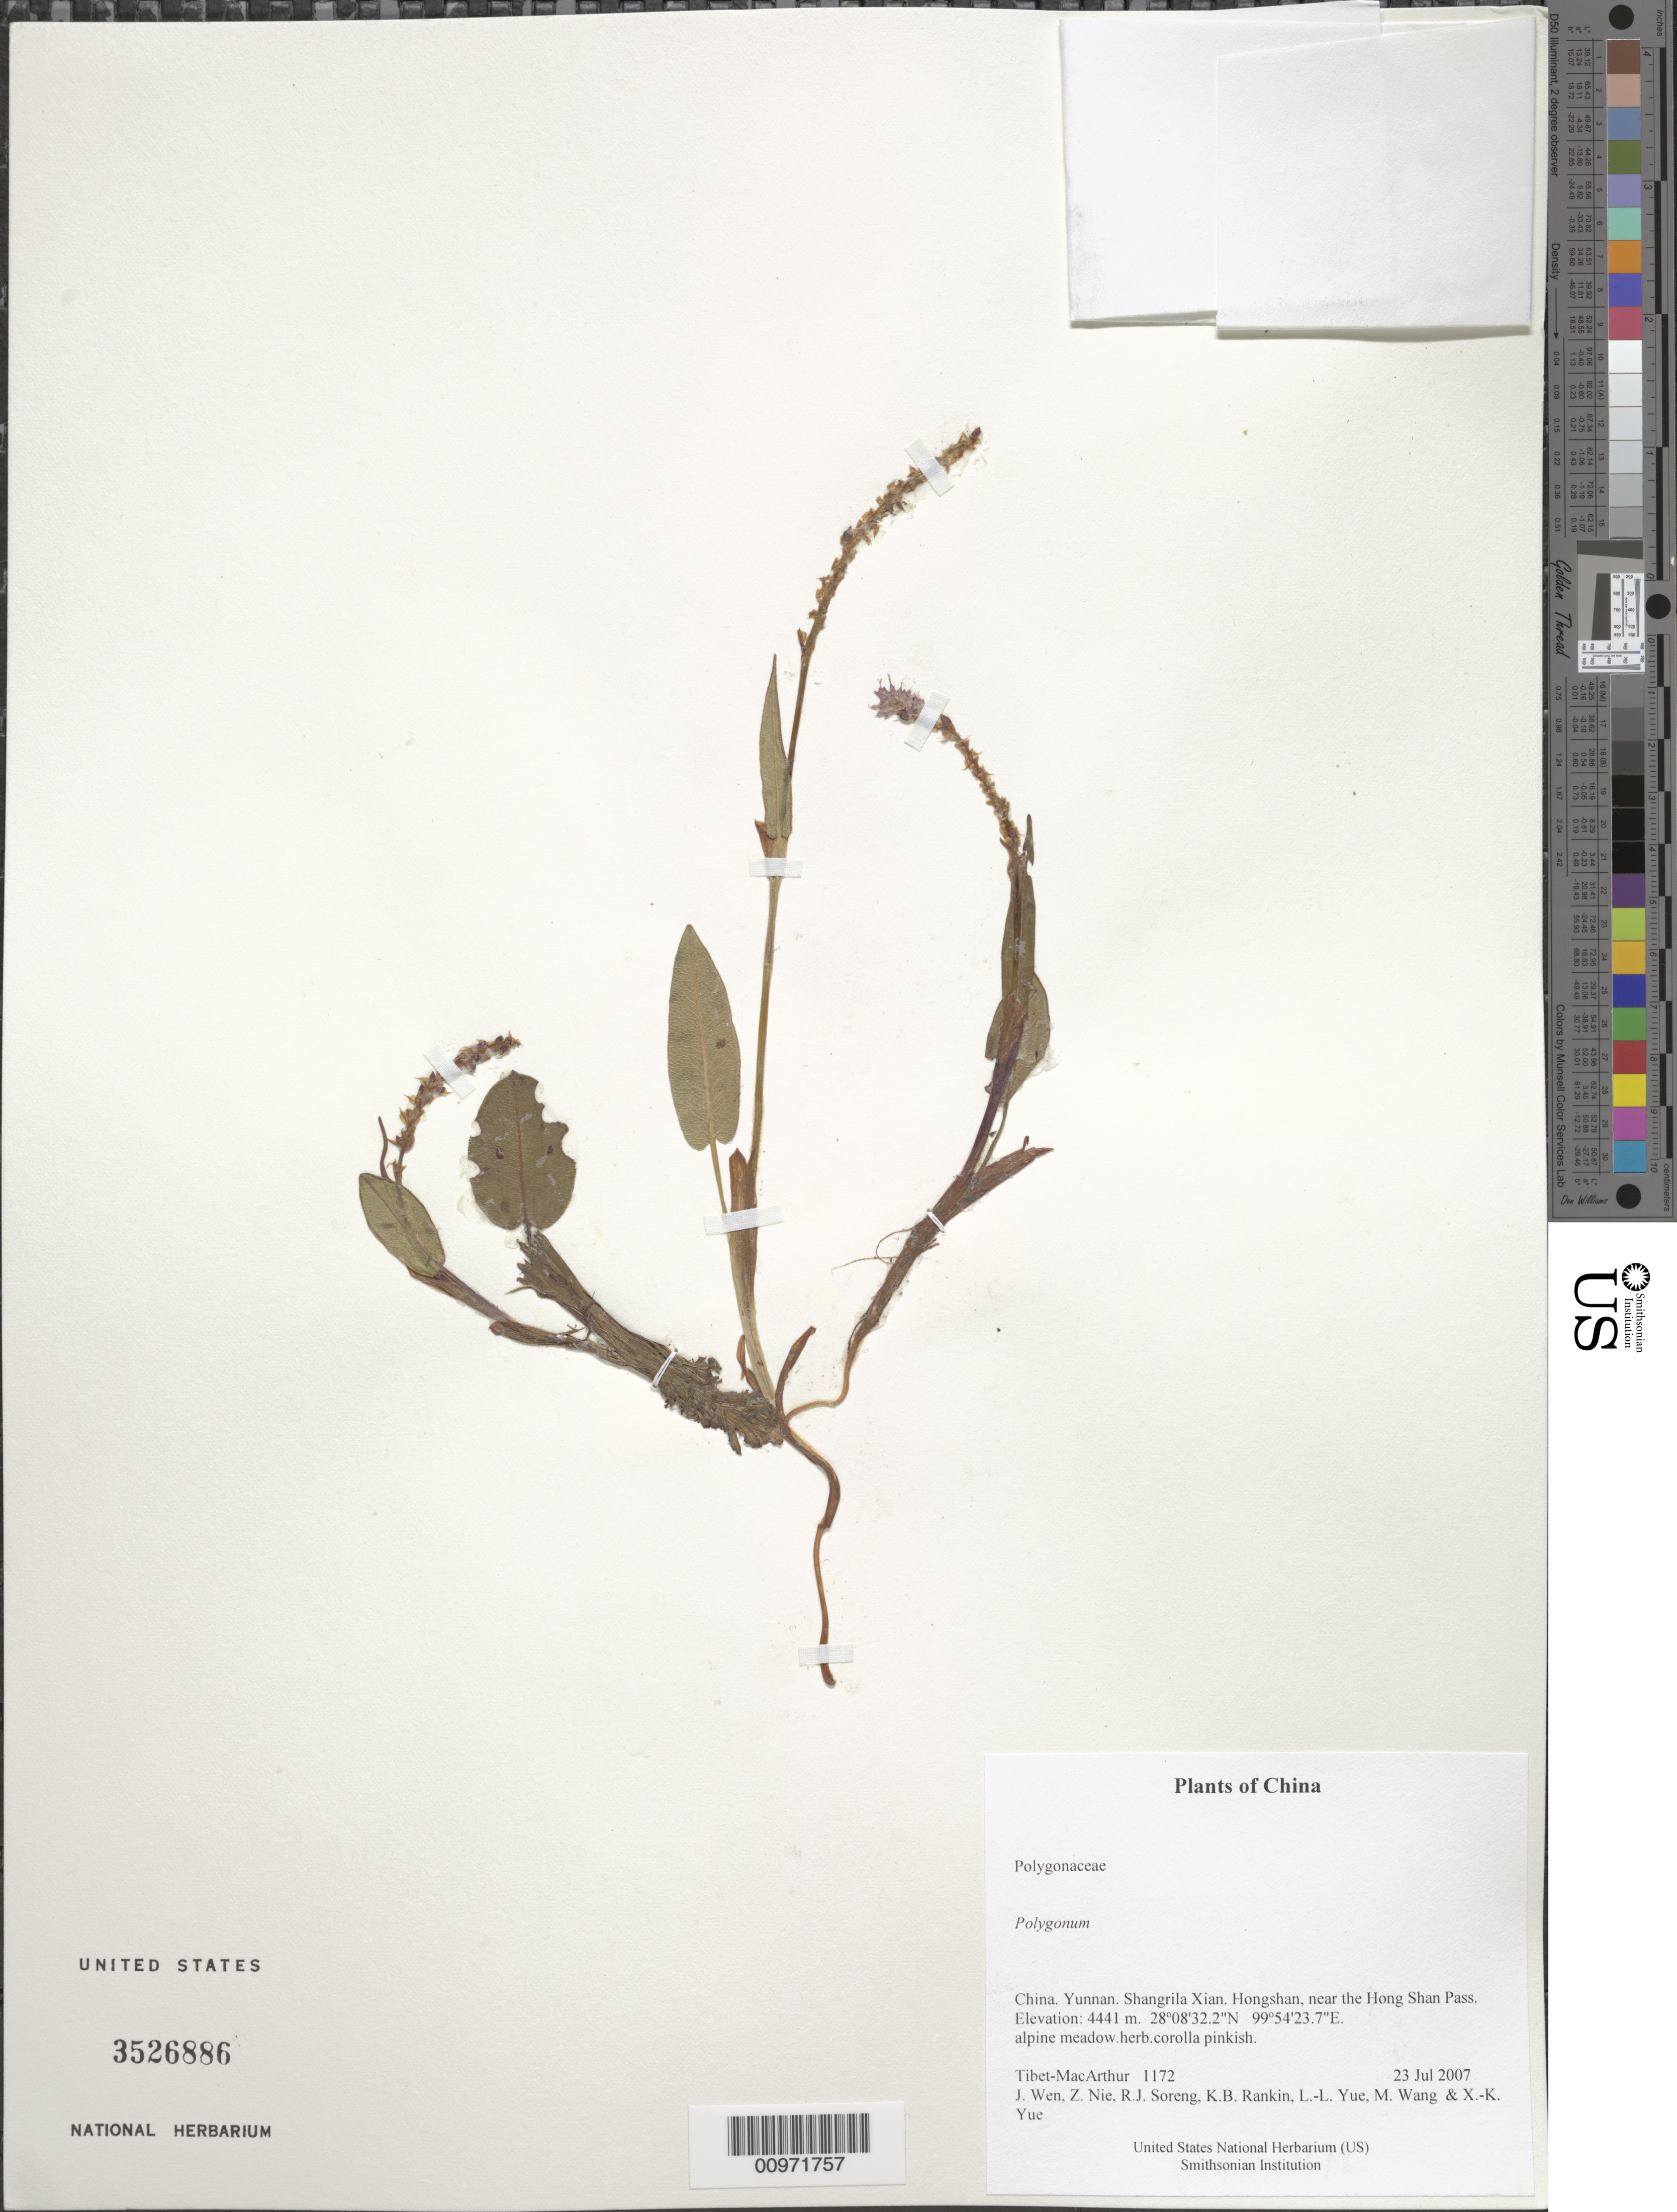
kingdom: Plantae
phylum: Tracheophyta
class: Magnoliopsida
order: Caryophyllales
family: Polygonaceae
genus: Bistorta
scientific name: Bistorta vivipara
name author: (L.) Delarbre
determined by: Strong, Mark T., (BOT), Smithsonian Institution - National Museum of Natural History (UNITED STATES)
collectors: Tibet-MacArthur, J. Wen, Z. Nie, R. J. Soreng, K. Rankin, L. Yue, M. Wang & X. Yue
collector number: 1172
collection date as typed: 23 Jul 2007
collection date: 2007-07-23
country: China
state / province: Yunnan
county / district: Shangrila Xian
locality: Hongshan, near the Hong Shan Pass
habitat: alpine meadow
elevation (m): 4441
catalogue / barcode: US 3526886